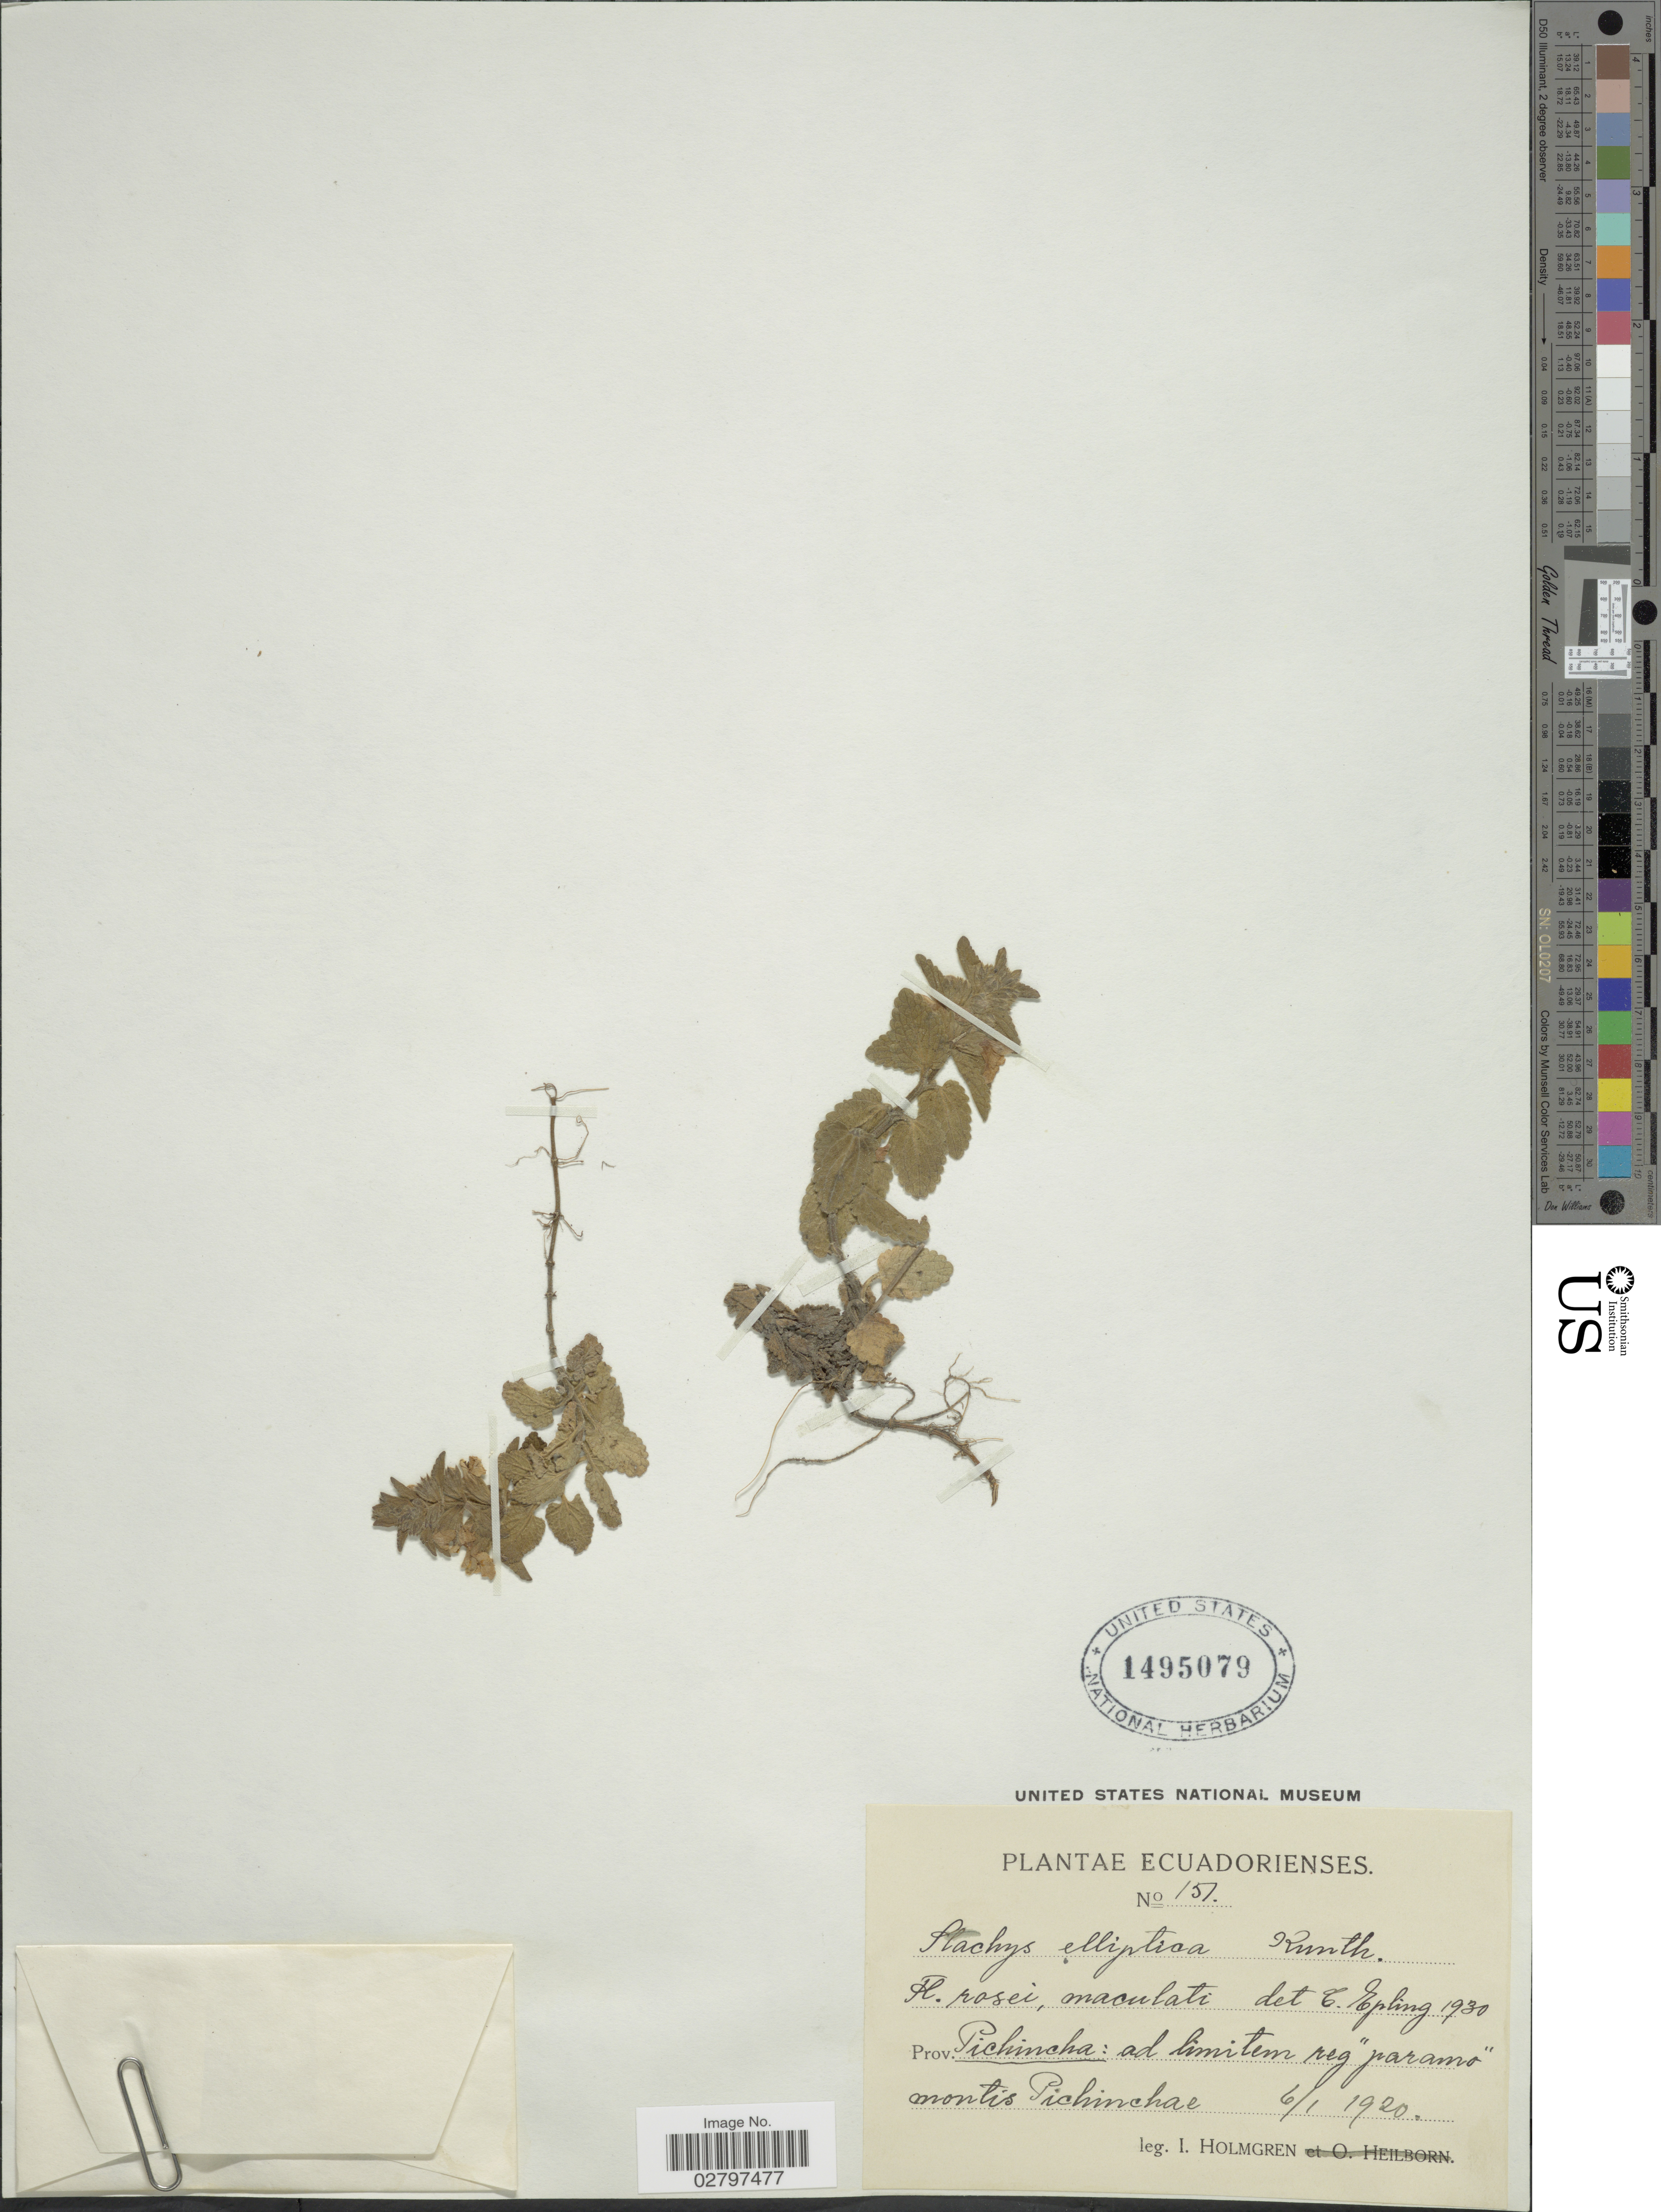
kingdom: Plantae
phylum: Tracheophyta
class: Magnoliopsida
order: Lamiales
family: Lamiaceae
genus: Stachys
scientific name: Stachys elliptica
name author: Kunth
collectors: I. Holmgren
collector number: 151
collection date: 1920-01-06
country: Ecuador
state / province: Pichincha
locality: Ad limitem reg "paramo" montis Pichinchae.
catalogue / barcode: US 1495079